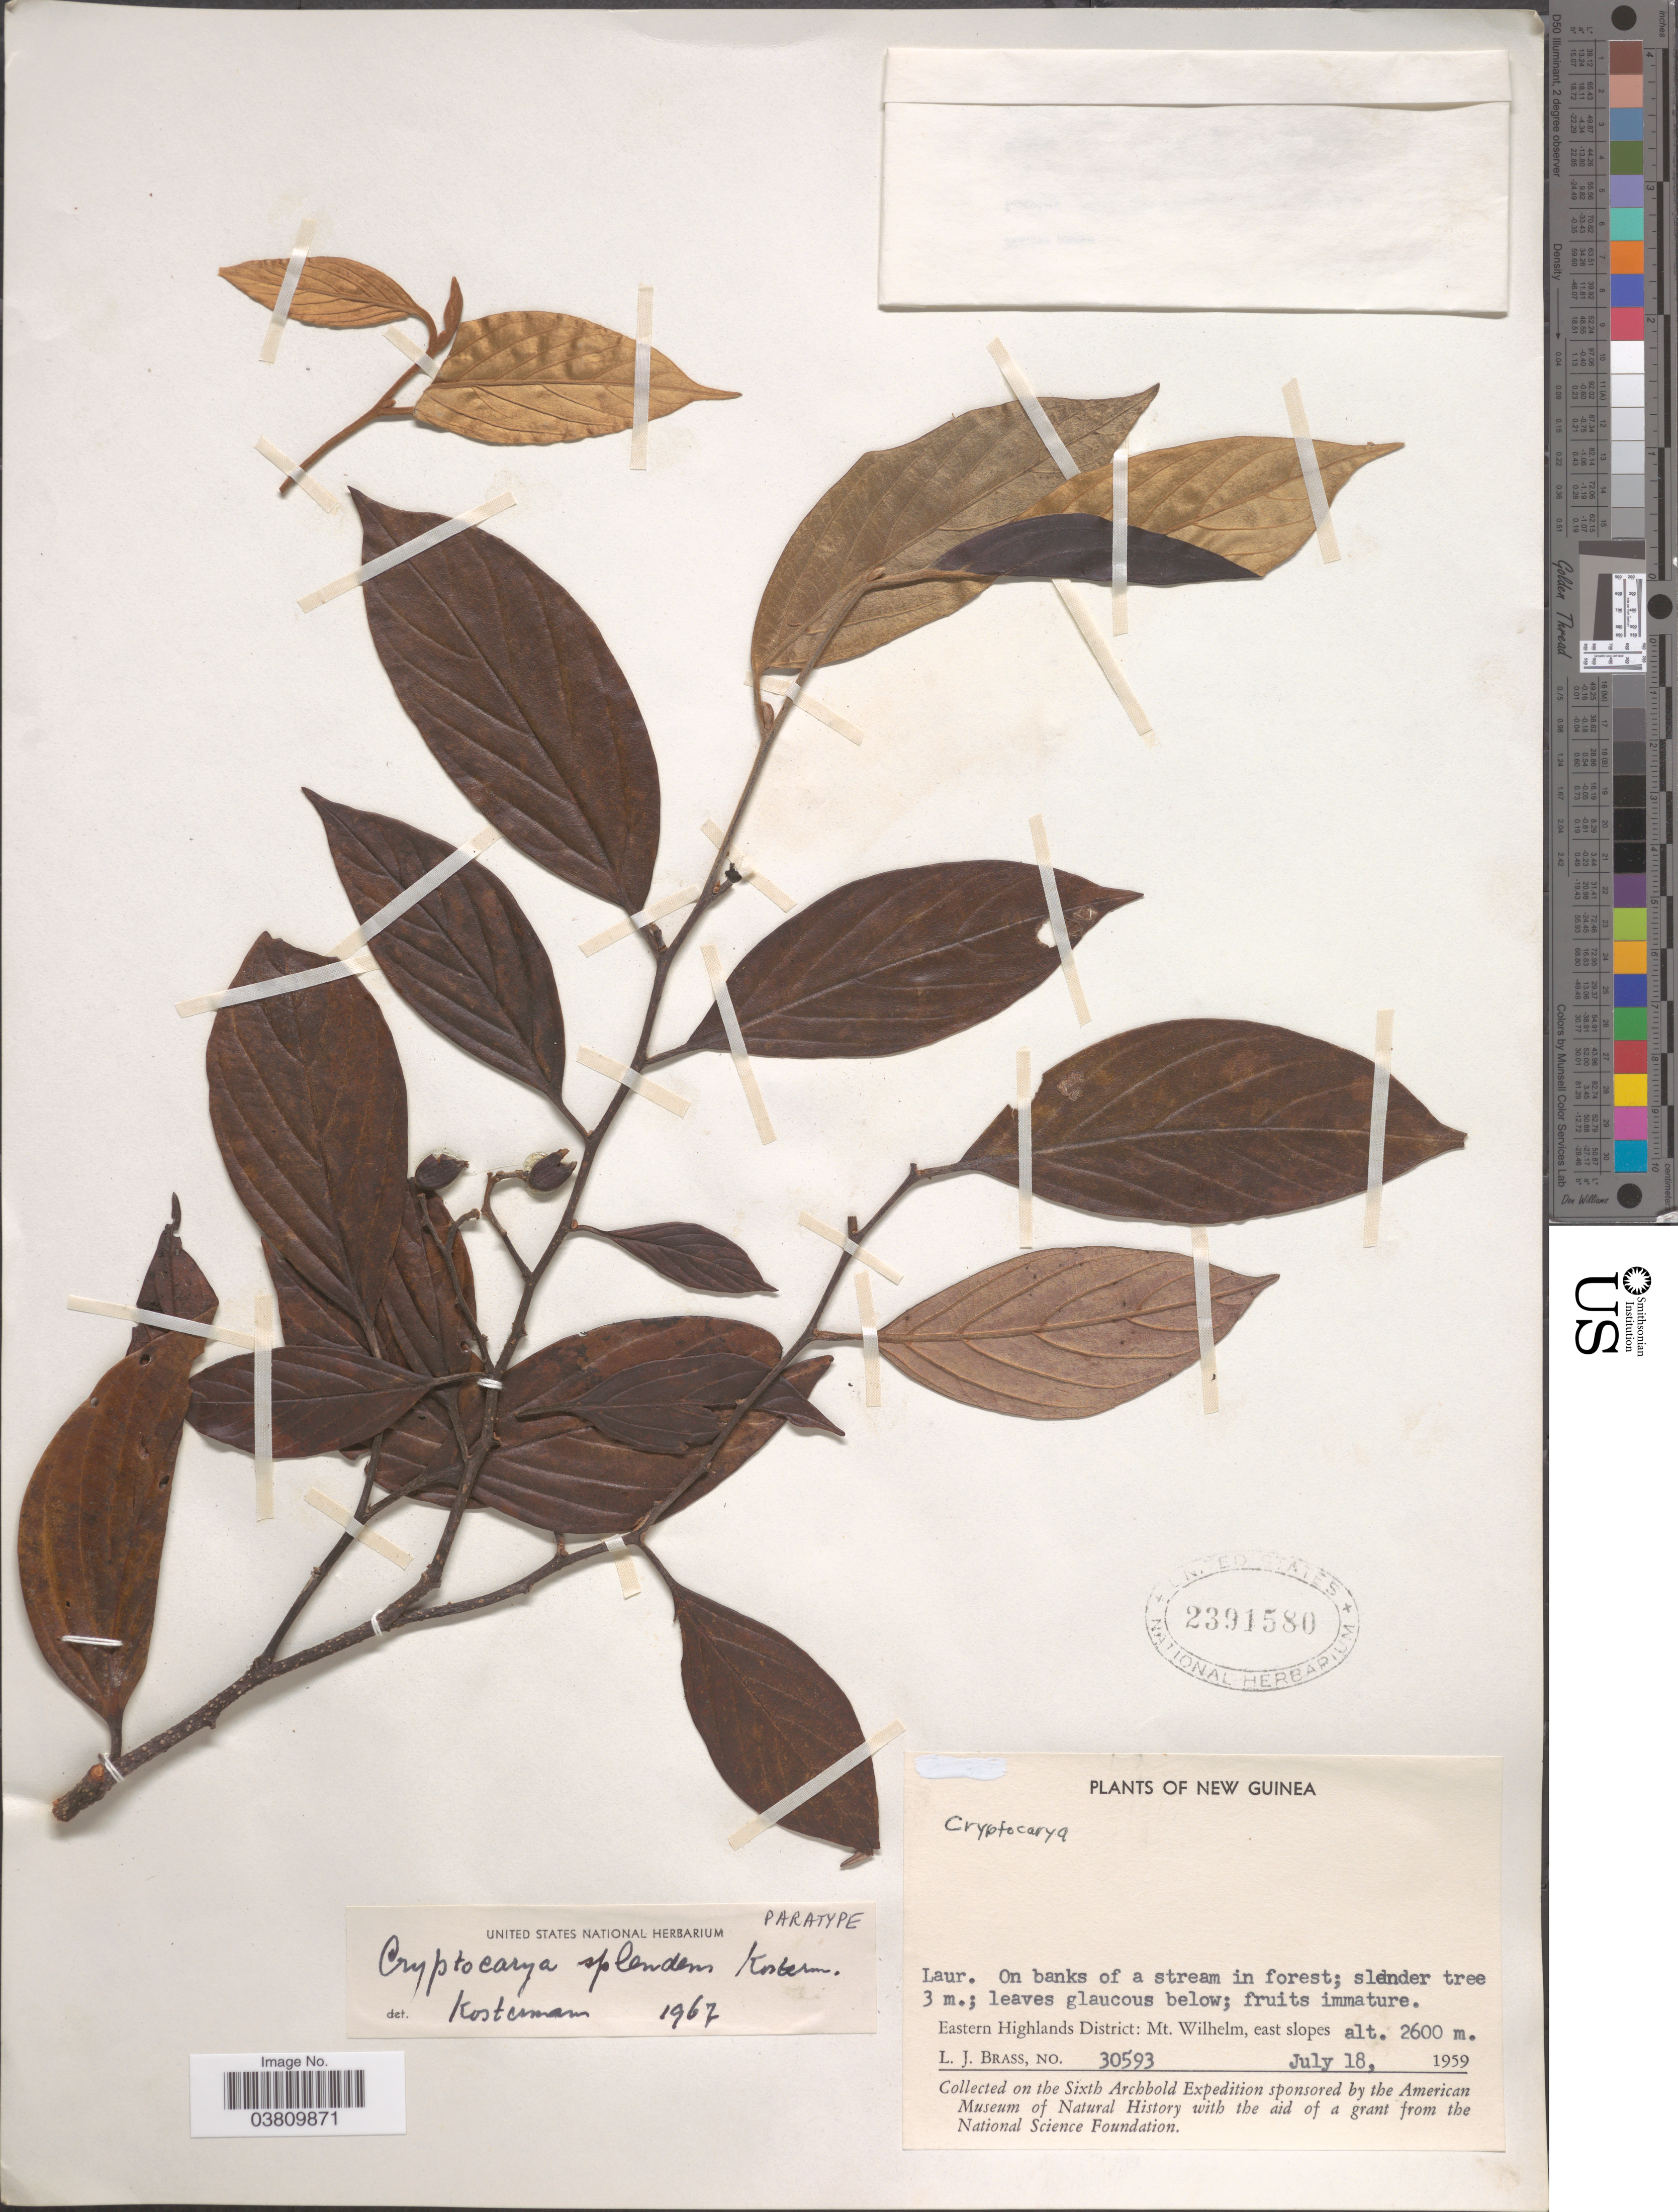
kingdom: Plantae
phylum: Tracheophyta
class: Magnoliopsida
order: Laurales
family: Lauraceae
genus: Cryptocarya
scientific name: Cryptocarya splendens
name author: Kosterm.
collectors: L. J. Brass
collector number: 30593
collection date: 1959-07-18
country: Papua New Guinea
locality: New Guinea. Eastern Highlands District: Mt. Wilhelm, east slopes.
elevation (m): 2600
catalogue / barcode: US 2391580